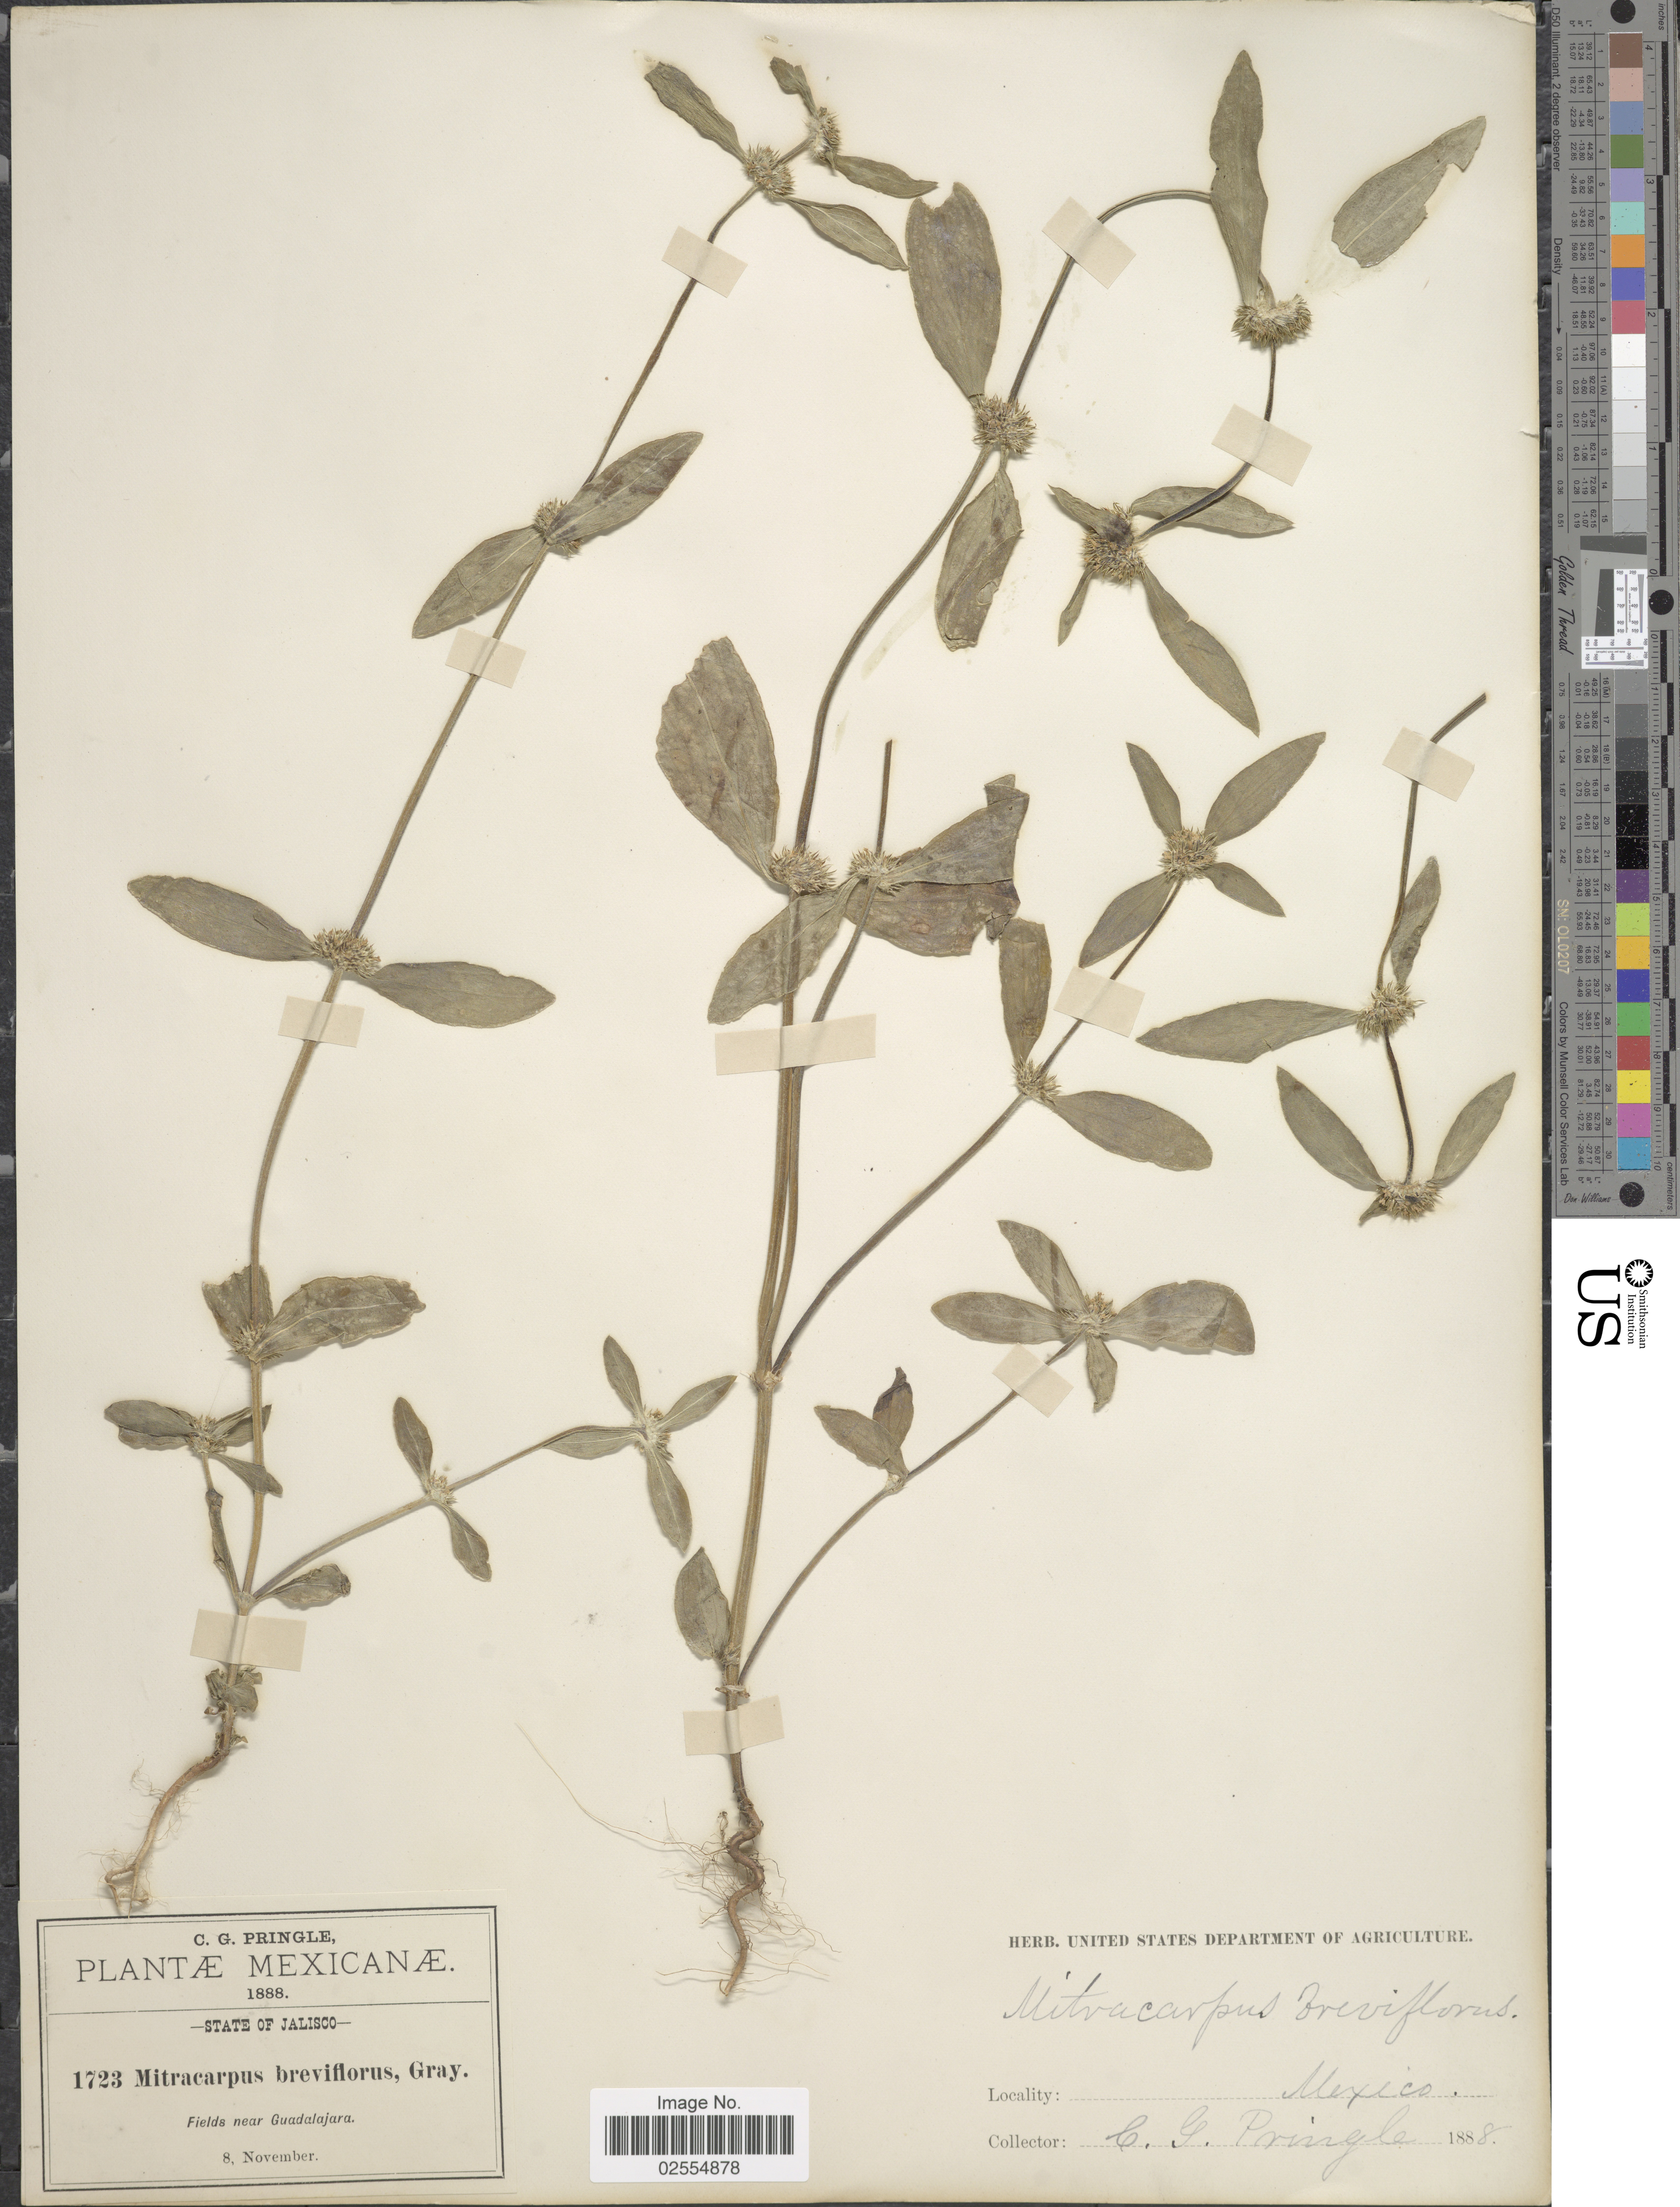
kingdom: Plantae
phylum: Tracheophyta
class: Magnoliopsida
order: Gentianales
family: Rubiaceae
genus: Mitracarpus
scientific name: Mitracarpus breviflorus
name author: A. Gray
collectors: C. G. Pringle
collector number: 1723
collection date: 1888-11-08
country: Mexico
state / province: Jalisco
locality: Fields near Guadalajara